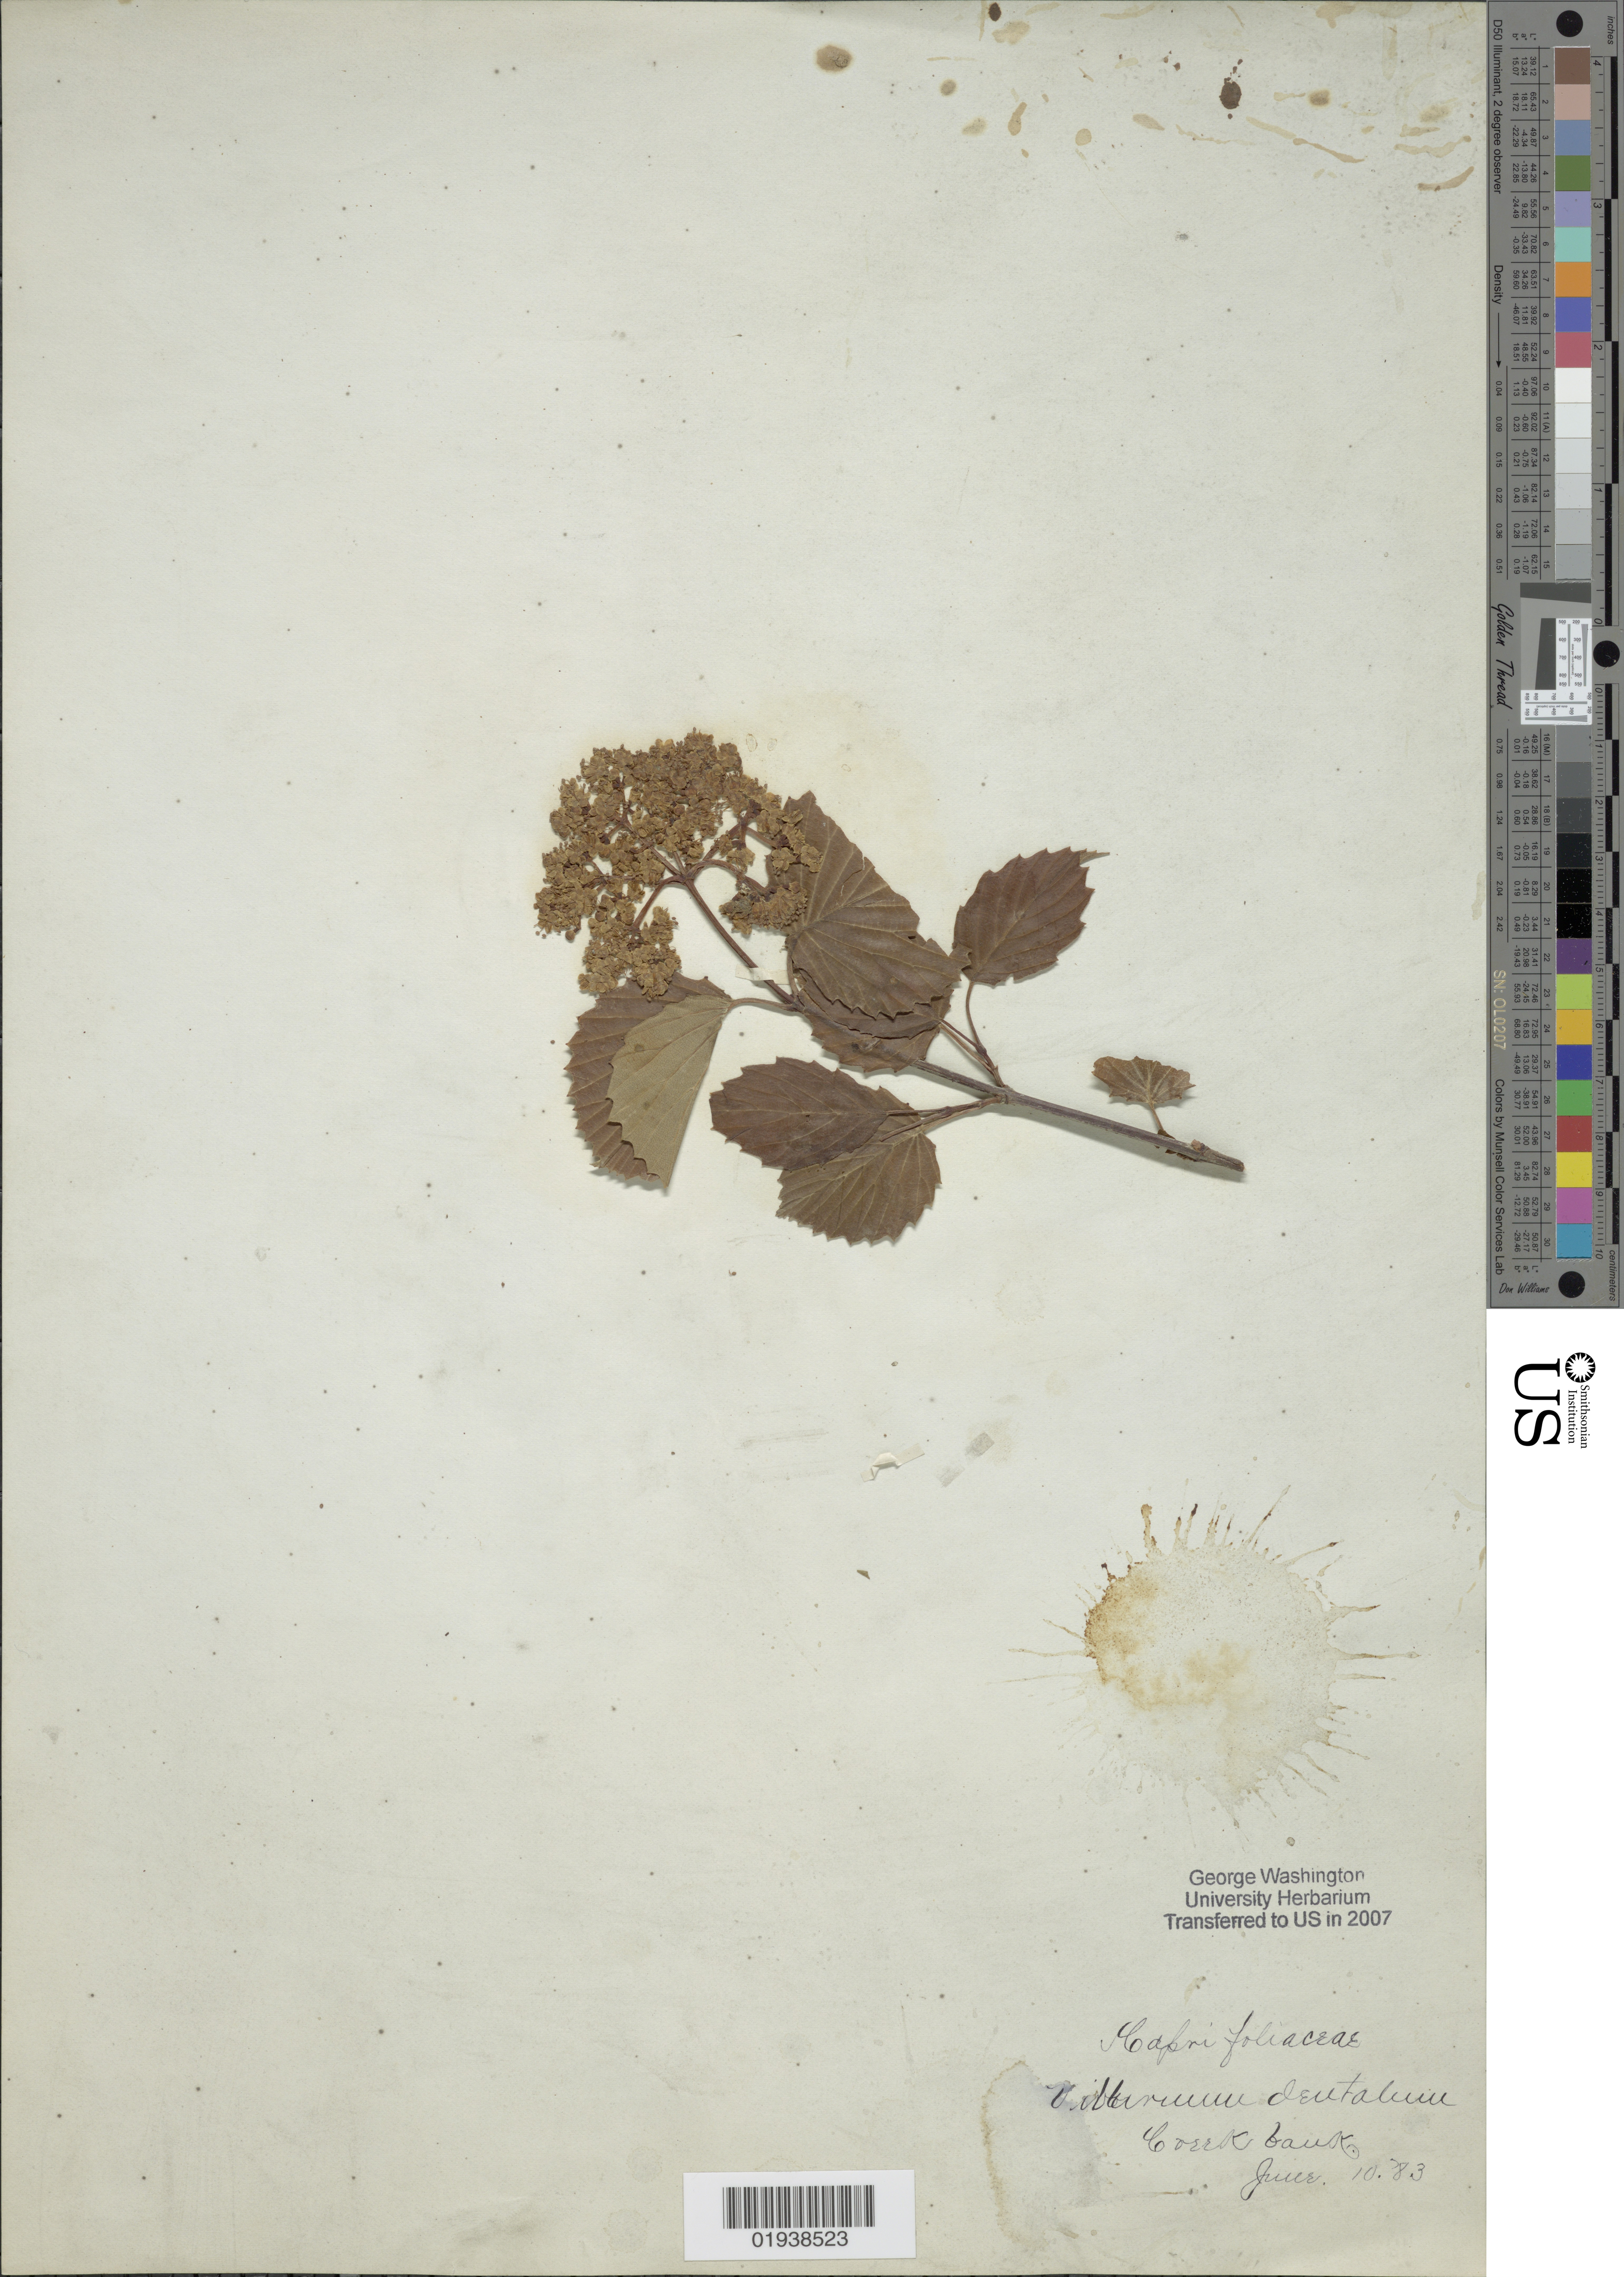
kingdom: Plantae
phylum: Tracheophyta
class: Magnoliopsida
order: Dipsacales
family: Viburnaceae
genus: Viburnum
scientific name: Viburnum dentatum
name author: L.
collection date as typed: Transcribed d/m/y: 10/6/83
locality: Creek bank